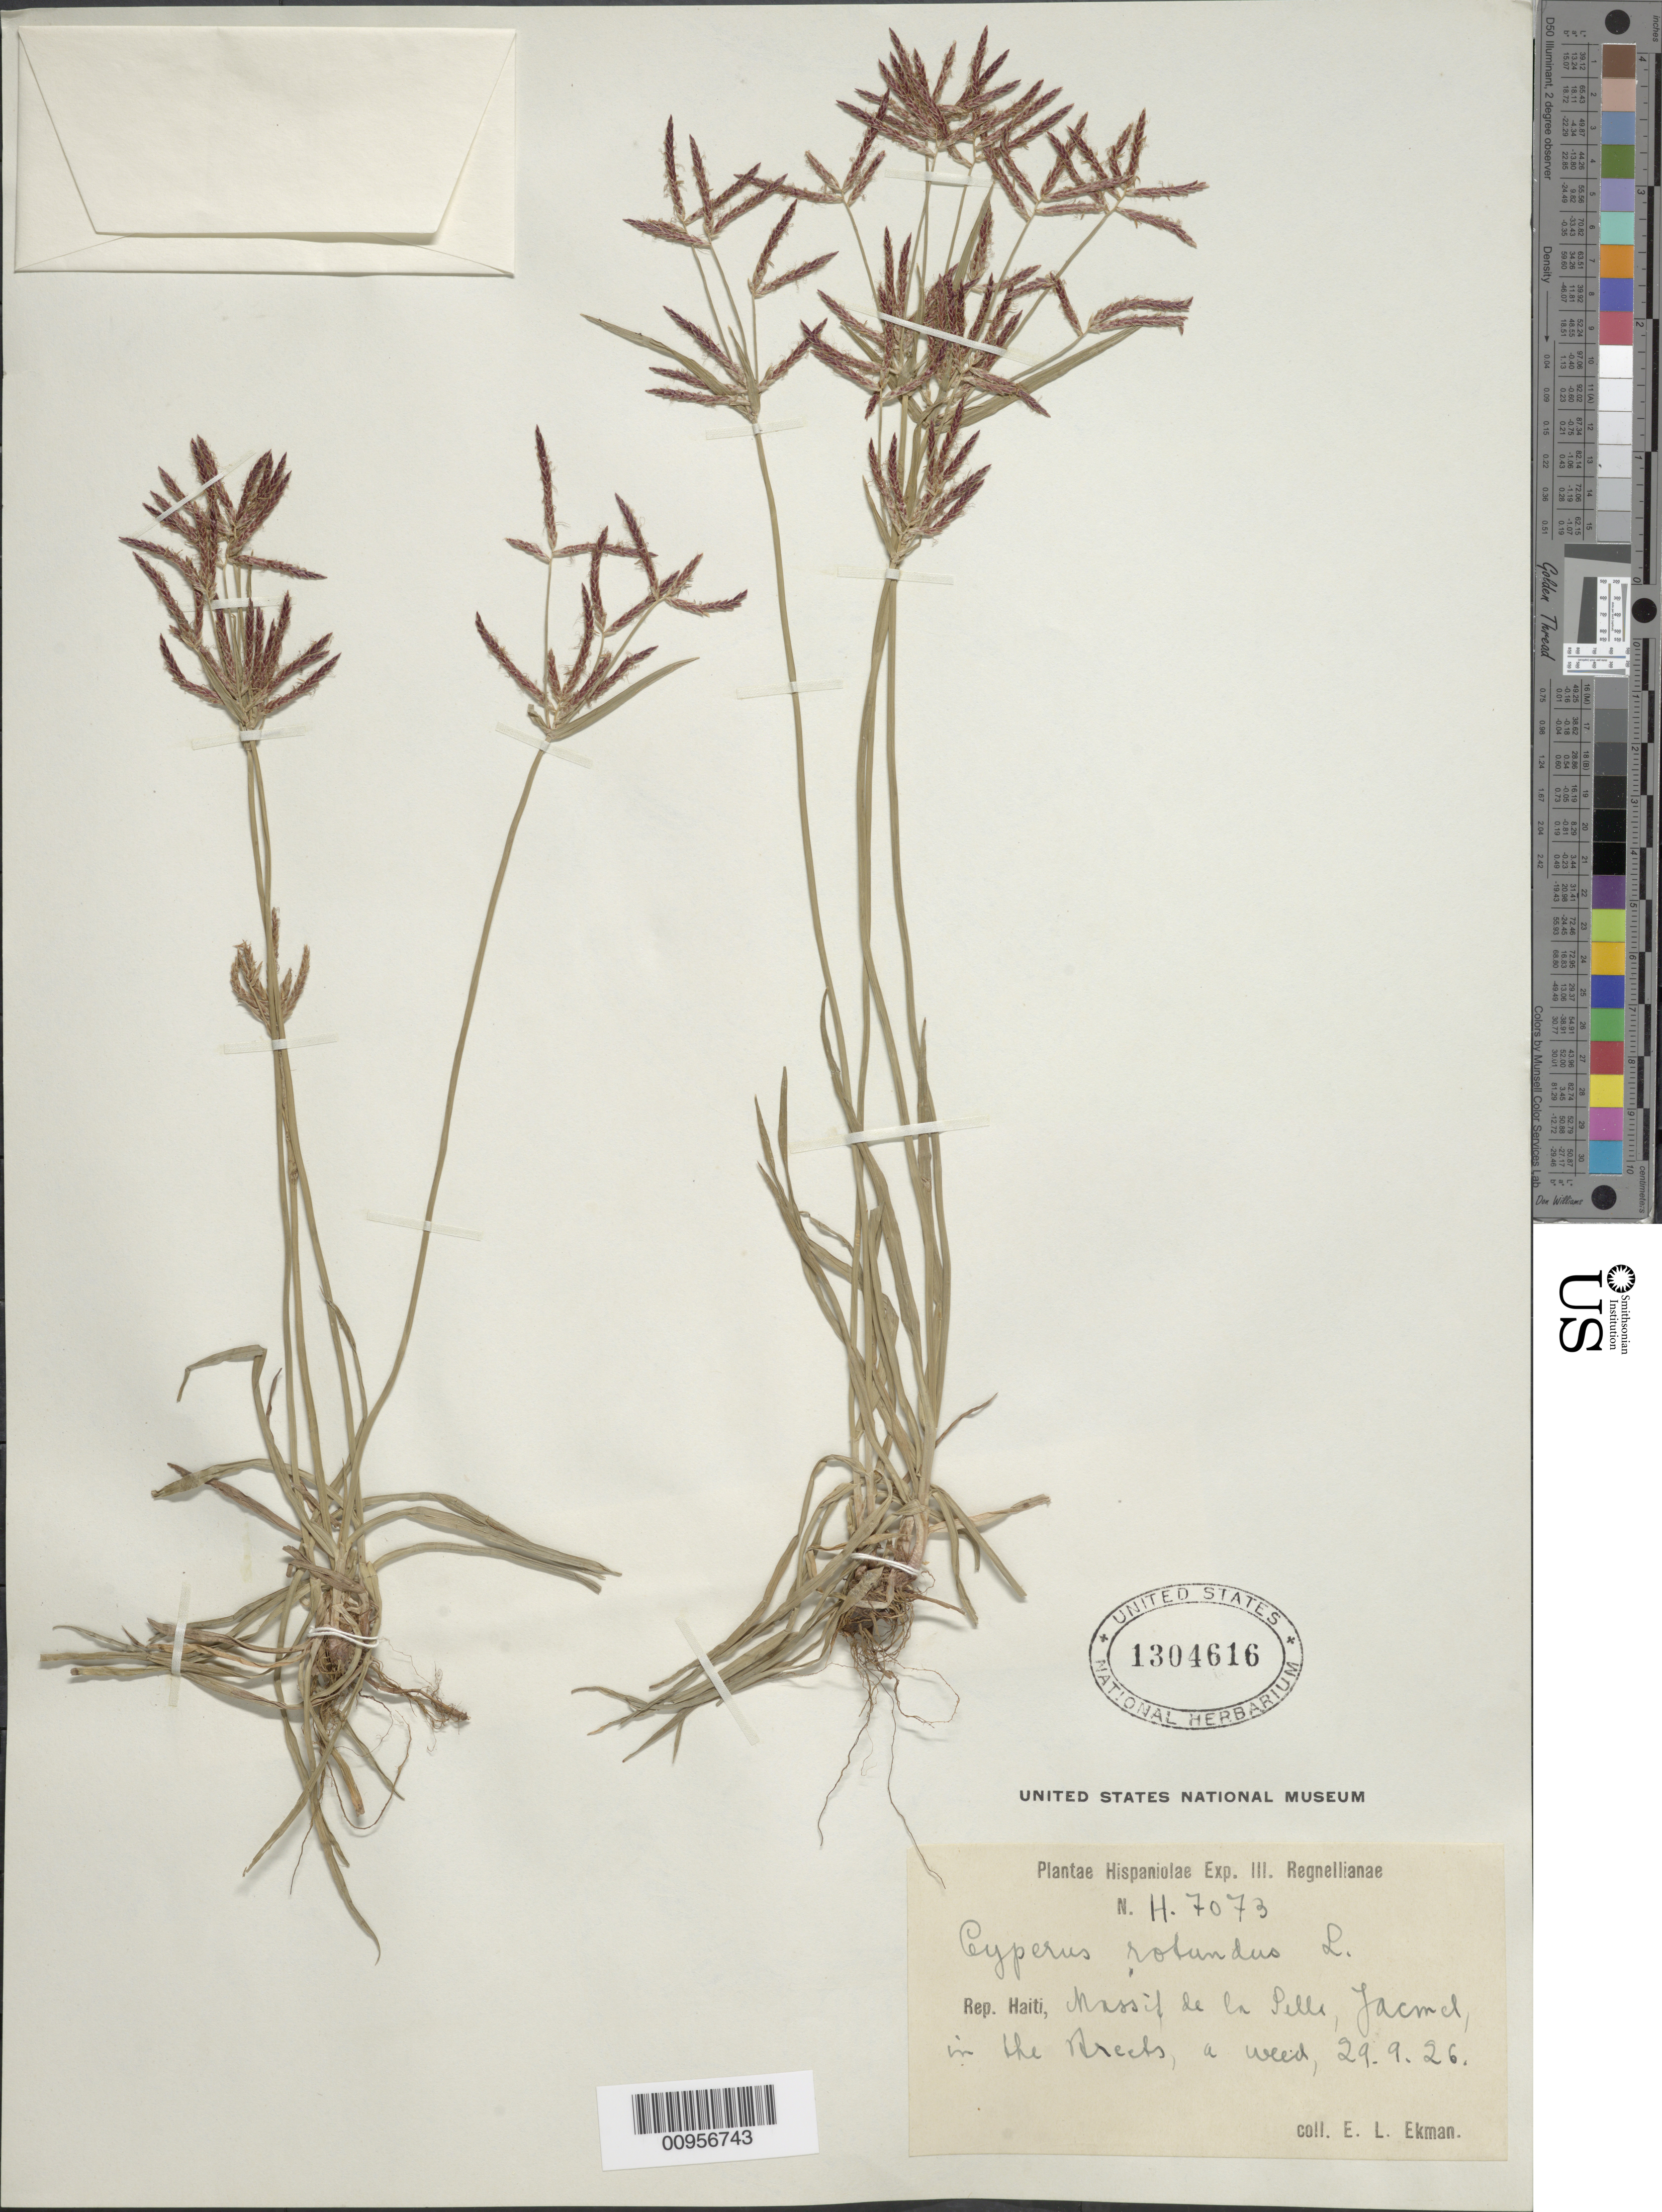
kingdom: Plantae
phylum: Tracheophyta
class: Liliopsida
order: Poales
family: Cyperaceae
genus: Cyperus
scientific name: Cyperus rotundus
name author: L.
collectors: E. L. Ekman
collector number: H 7073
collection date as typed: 29 Sep 1926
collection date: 1926-09-29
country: Haiti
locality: Massif de la Selle, Jacmel, in thte streets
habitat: In the streets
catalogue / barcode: US 1304616